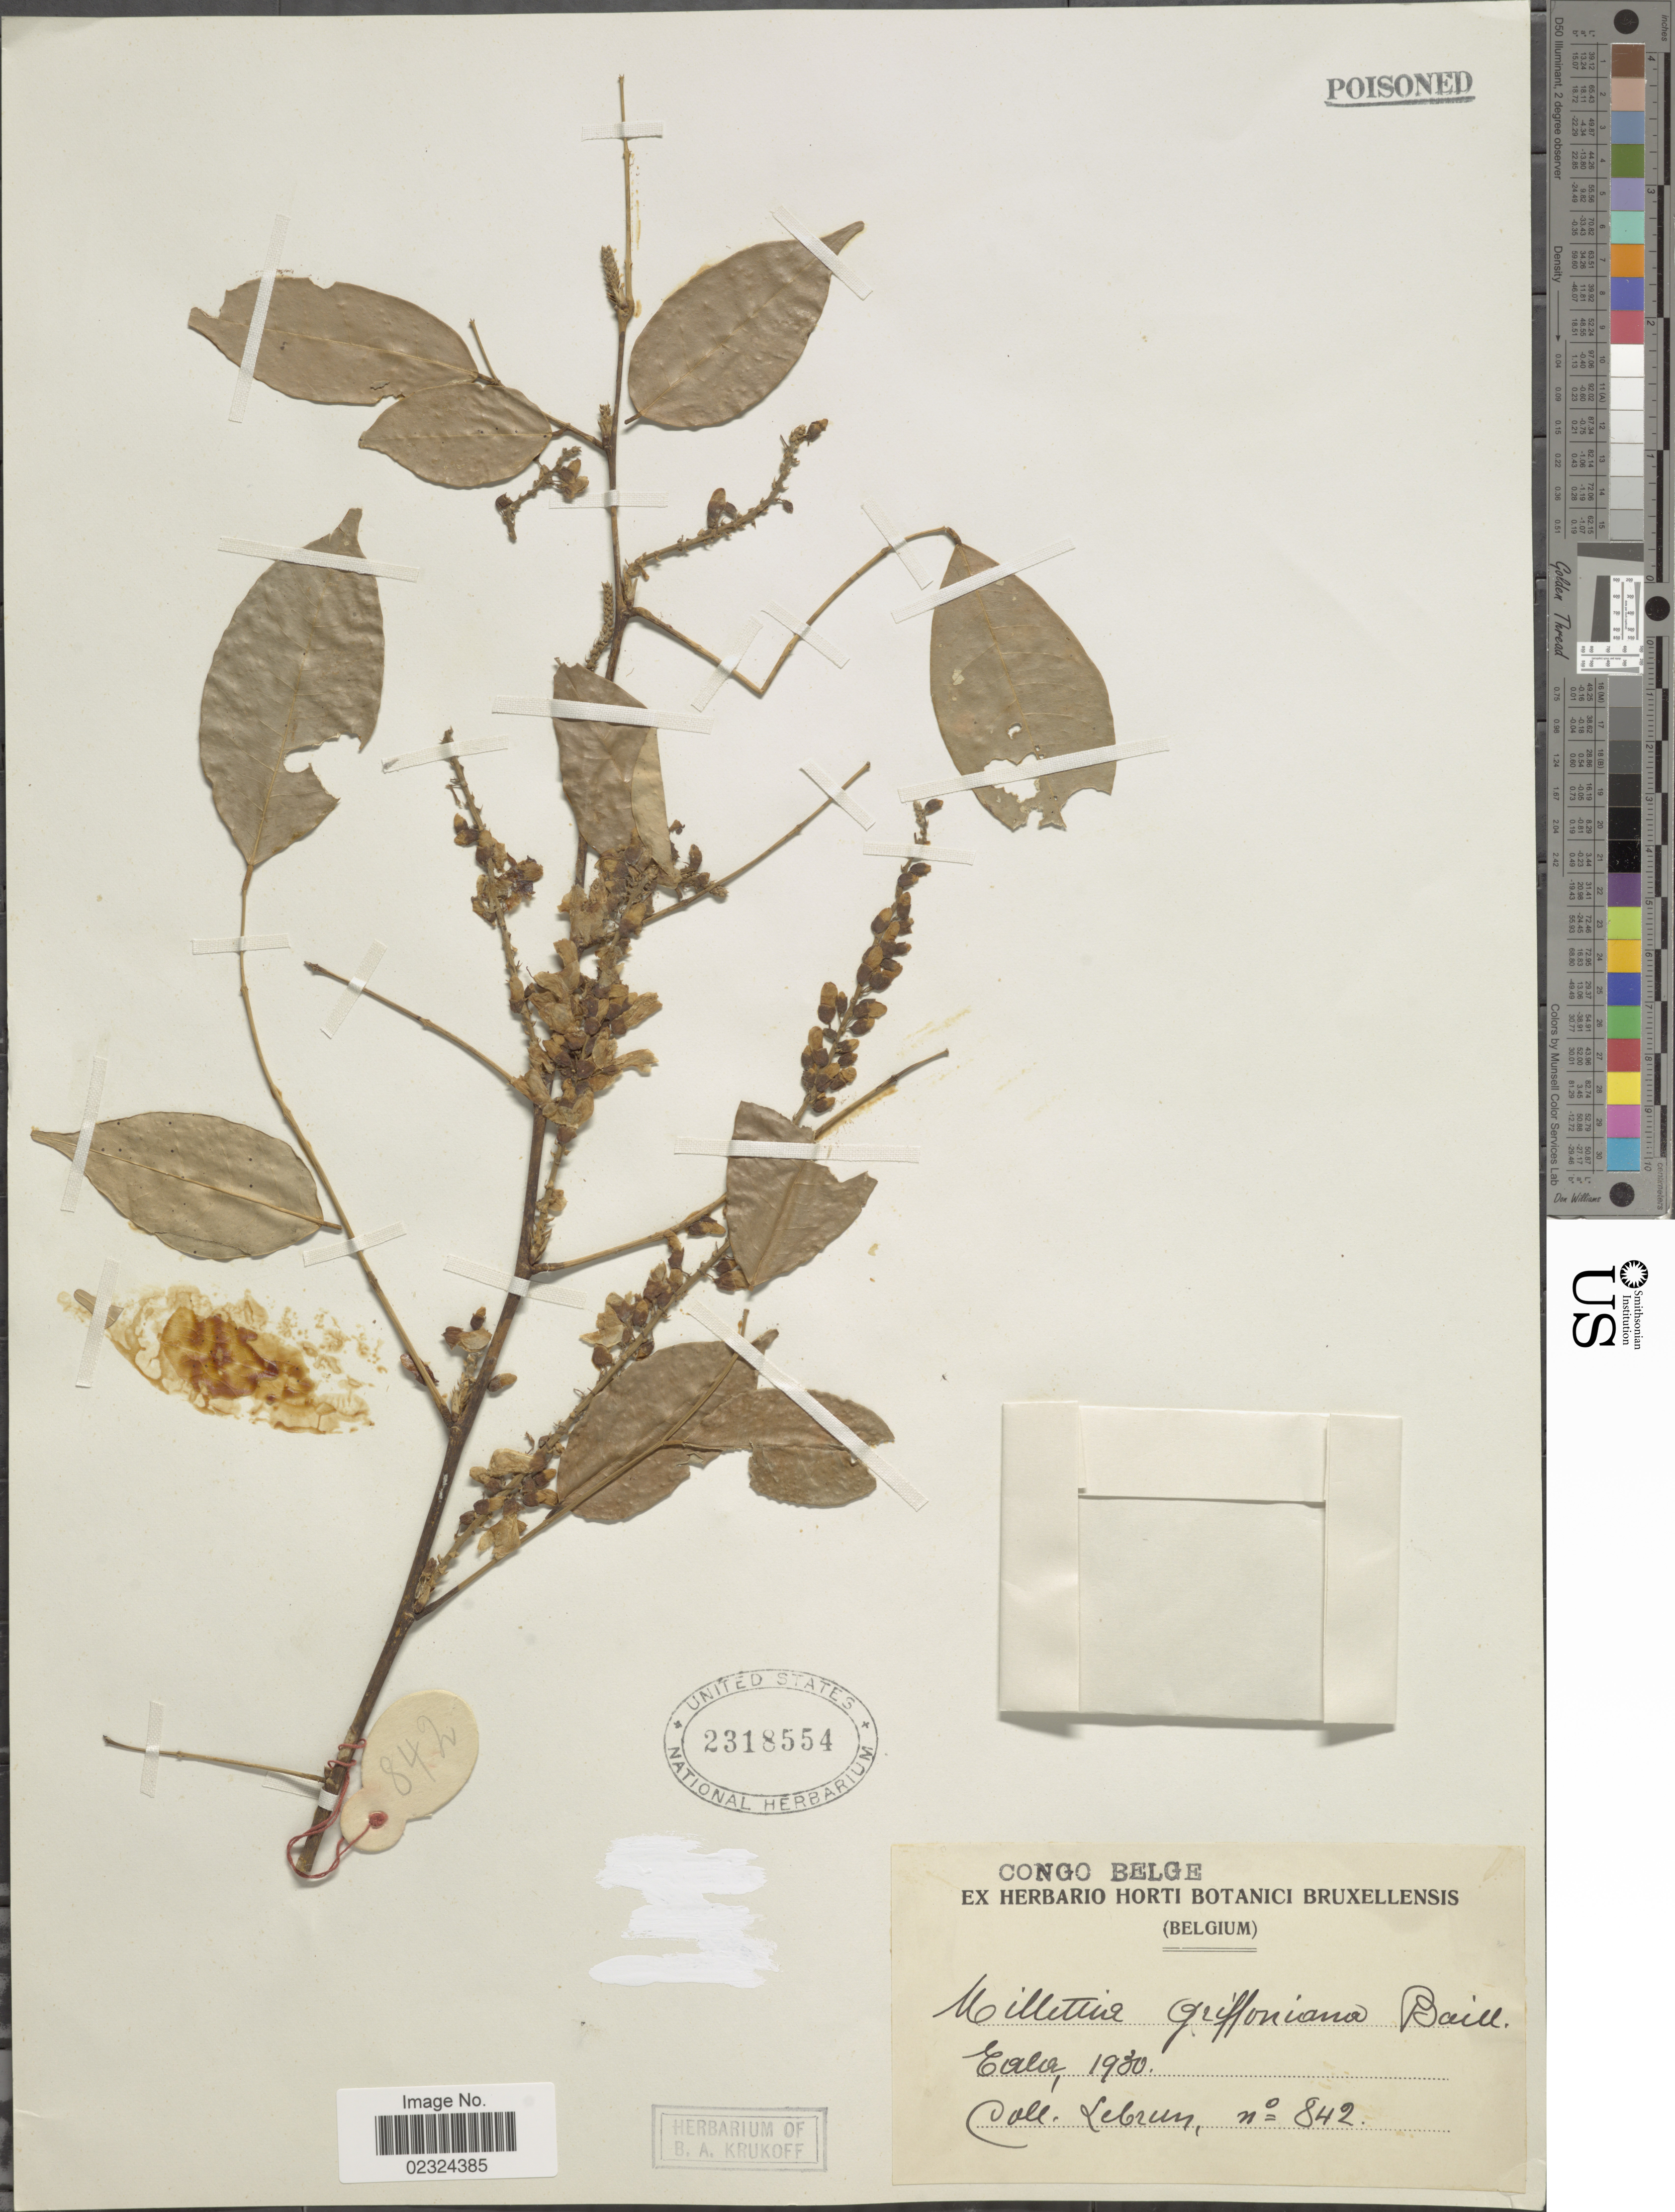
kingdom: Plantae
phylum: Tracheophyta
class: Magnoliopsida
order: Fabales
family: Fabaceae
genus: Millettia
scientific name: Millettia griffoniana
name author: Baill.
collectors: J.A. Lebrun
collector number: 842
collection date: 1930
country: Congo, Democratic Republic of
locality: Congo Belge. Eala.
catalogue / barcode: US 2318554